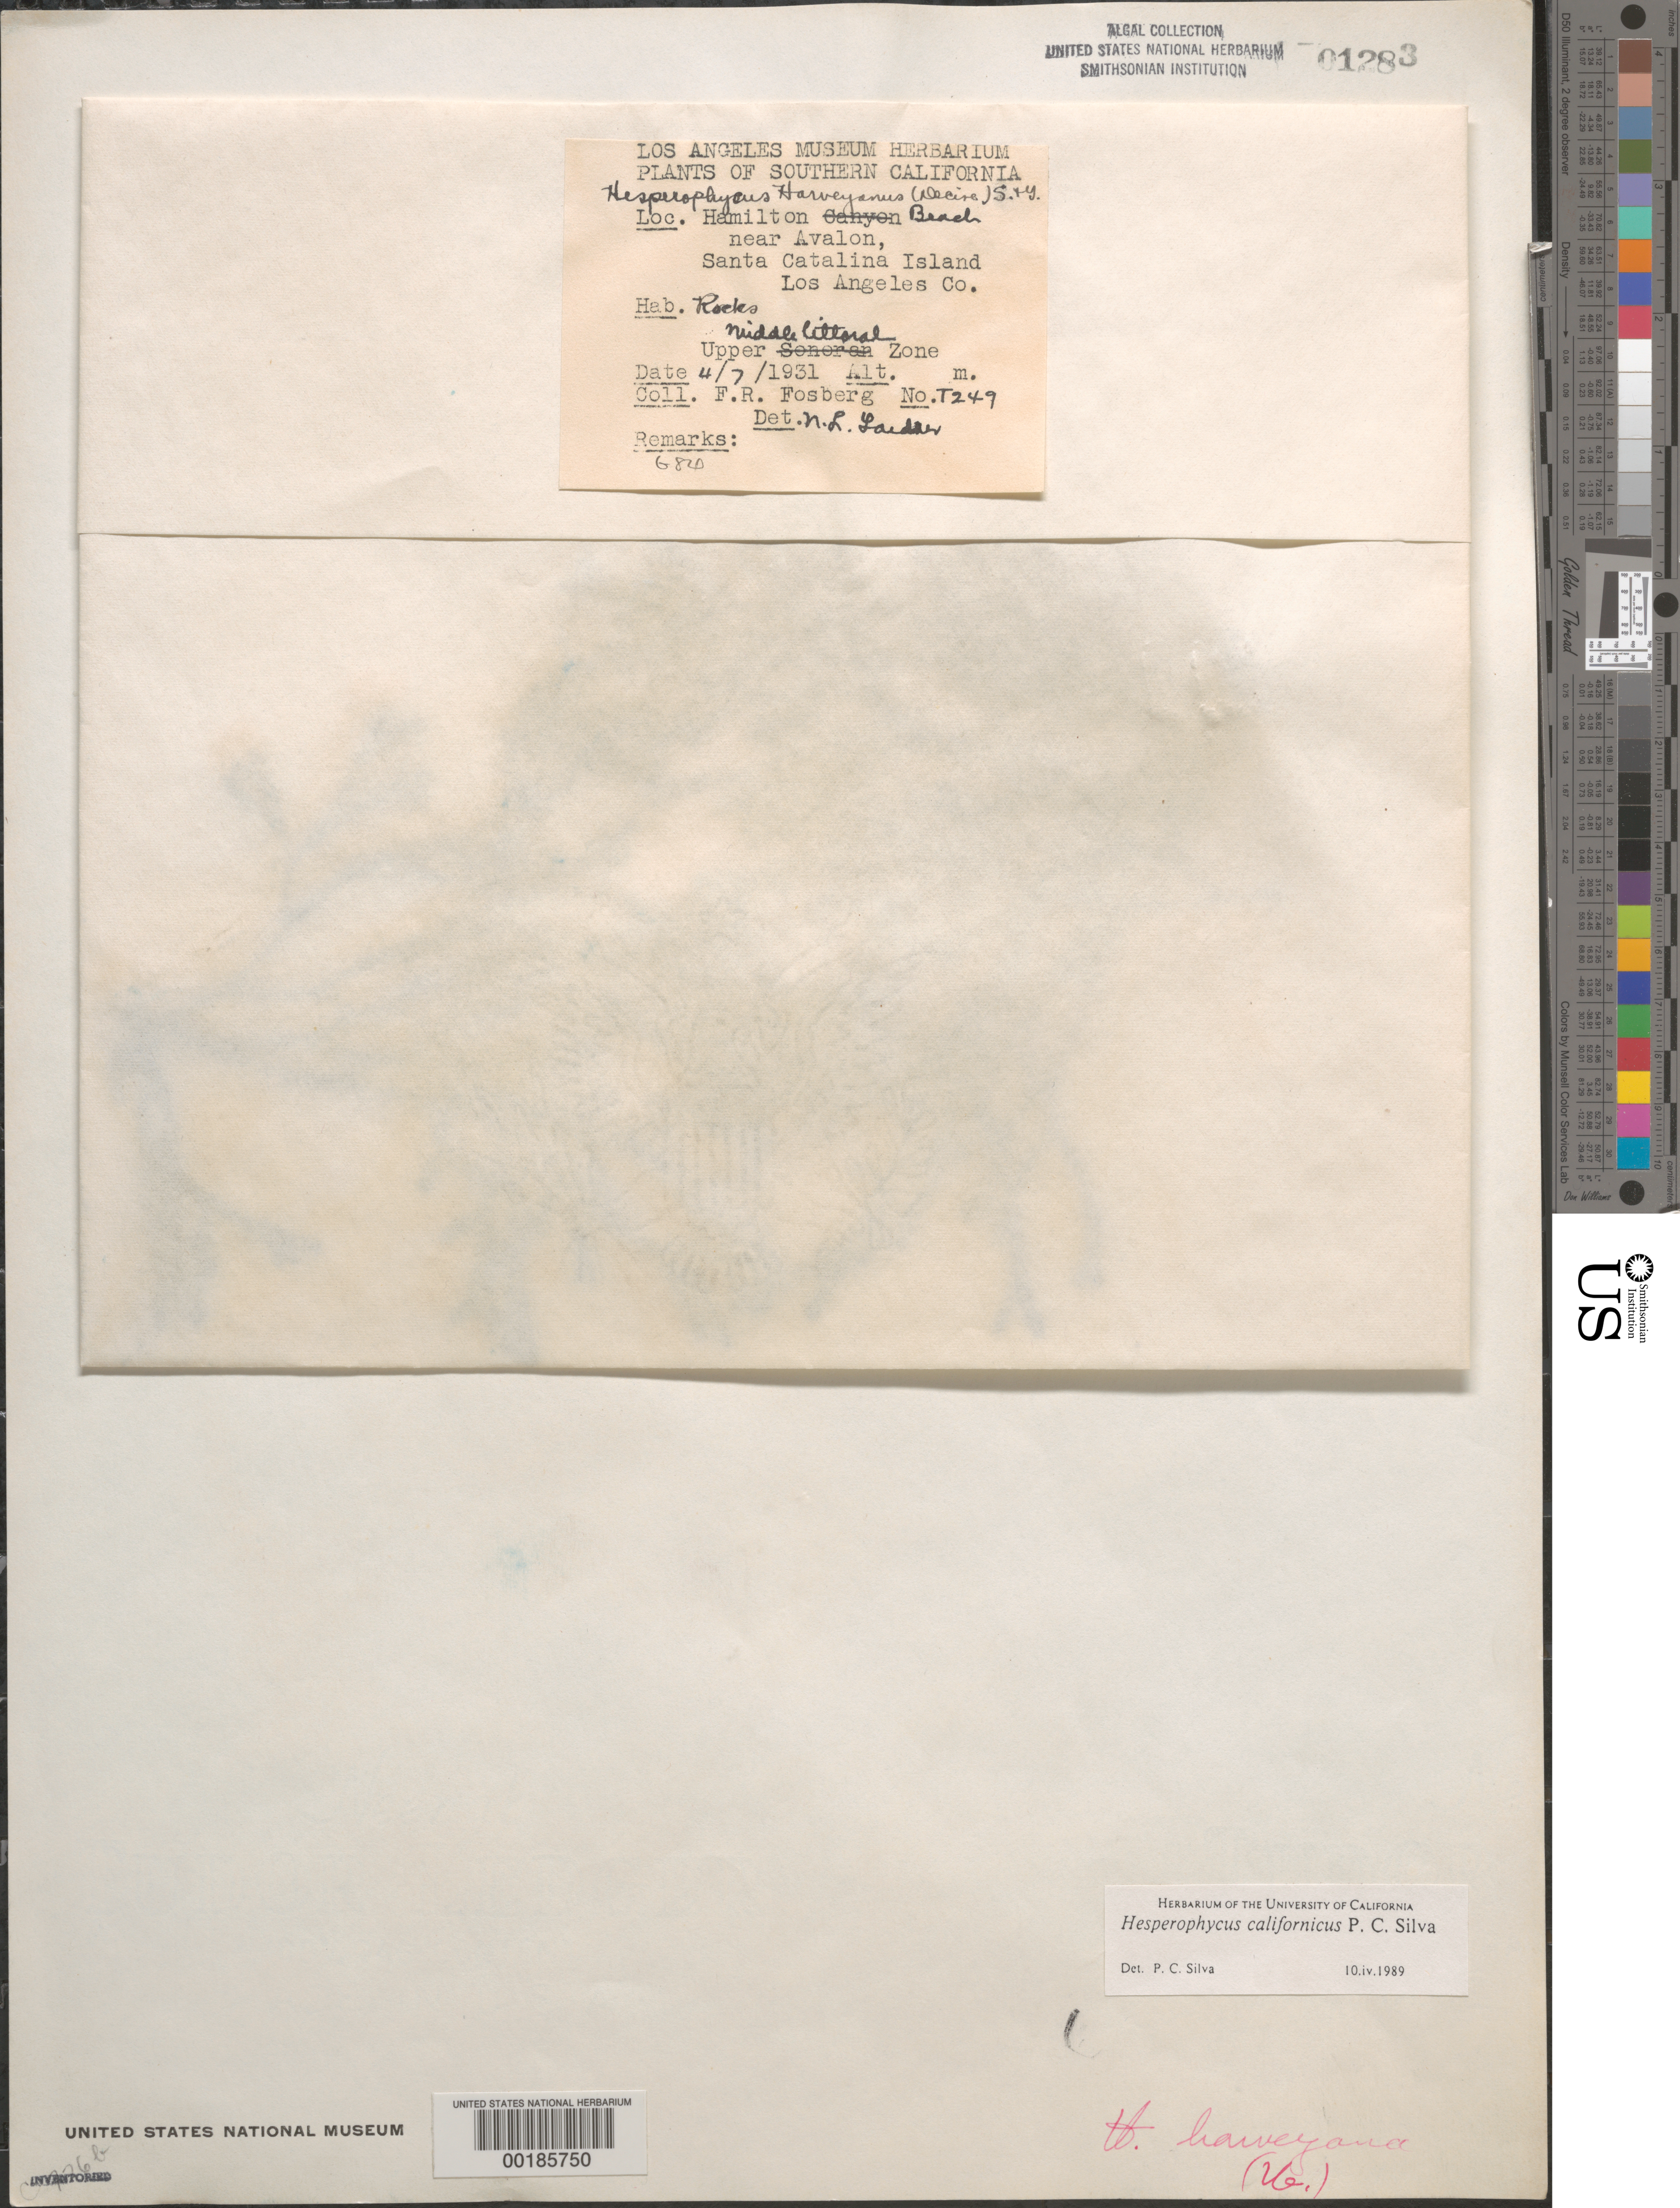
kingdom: Chromista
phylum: Ochrophyta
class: Phaeophyceae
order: Fucales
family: Fucaceae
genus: Hesperophycus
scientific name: Hesperophycus californicus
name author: P.C. Silva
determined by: Silva, P. C.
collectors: F. R. Fosberg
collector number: T249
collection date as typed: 07 Apr 1931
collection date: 1931-04-07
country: United States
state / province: California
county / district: Los Angeles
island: Santa Catalina Island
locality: Hamilton Beach near Avalon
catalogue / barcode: US 1283